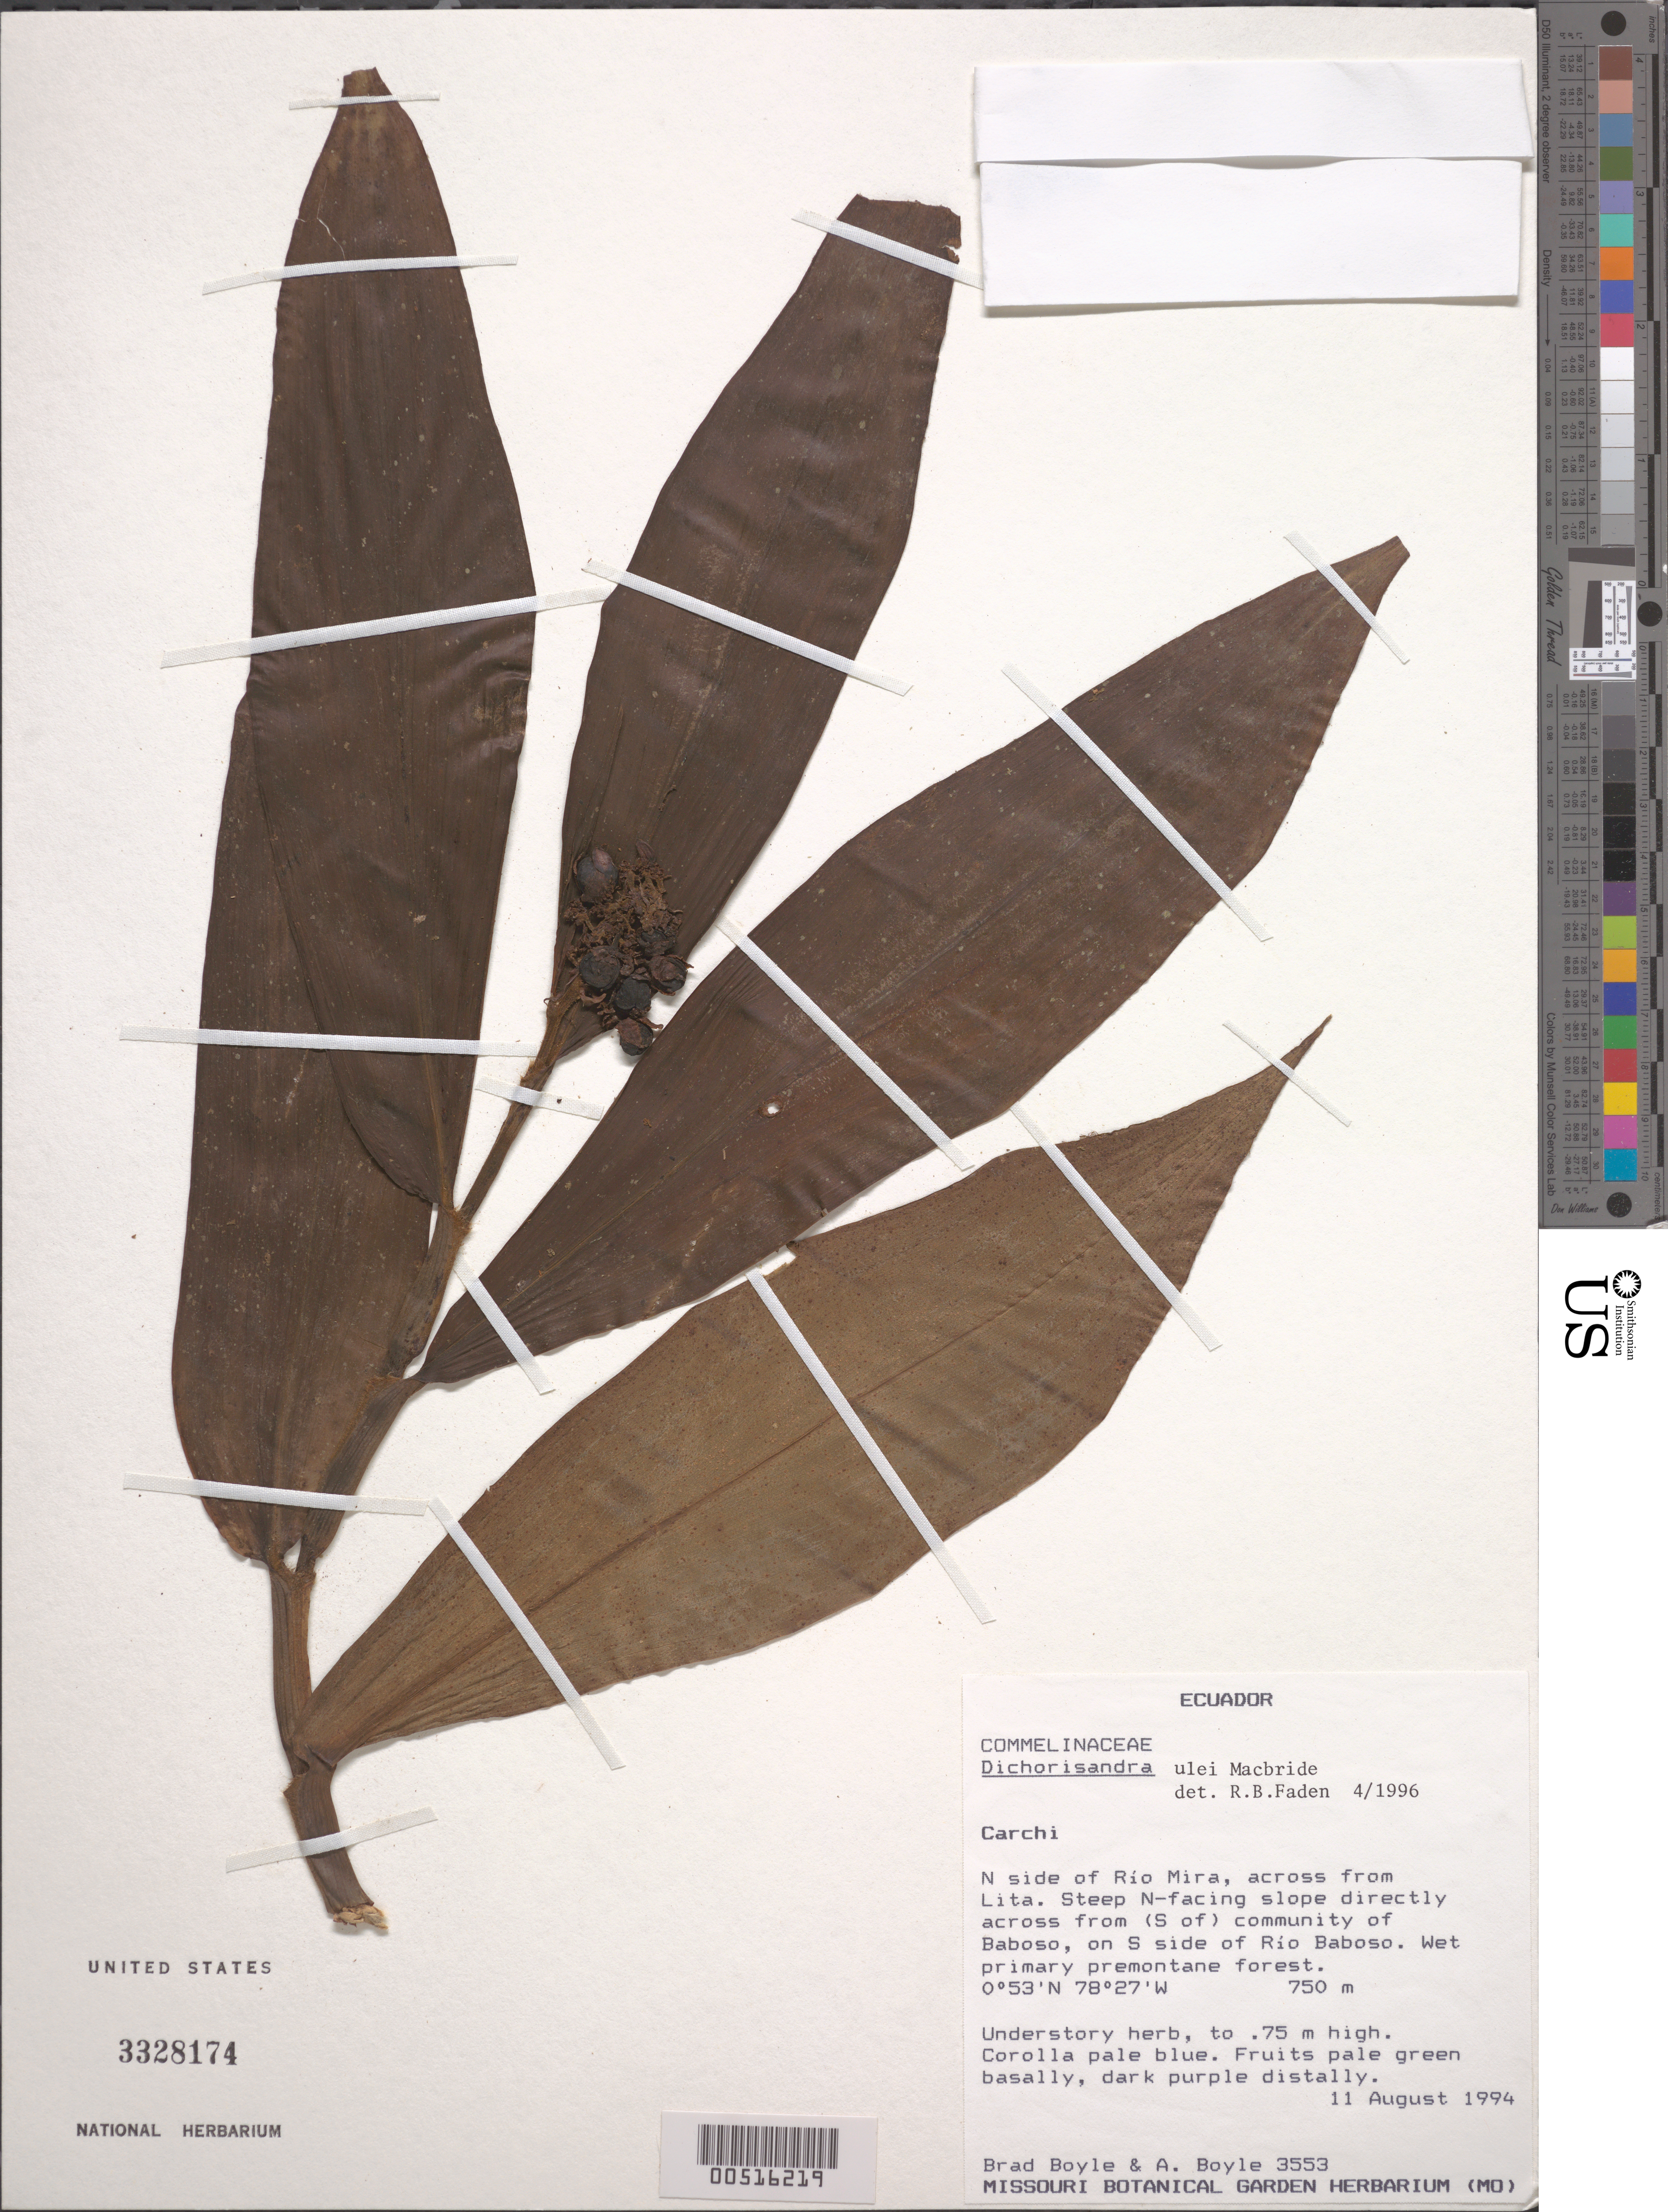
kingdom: Plantae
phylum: Tracheophyta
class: Liliopsida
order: Commelinales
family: Commelinaceae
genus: Dichorisandra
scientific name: Dichorisandra ulei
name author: J.F. Macbr.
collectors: B. Boyle & A. Boyle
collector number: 3553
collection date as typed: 11 Aug 1994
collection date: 1994-08-11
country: Ecuador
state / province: Carchi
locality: N side of Rio Mira, Baboso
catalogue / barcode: US 3328174